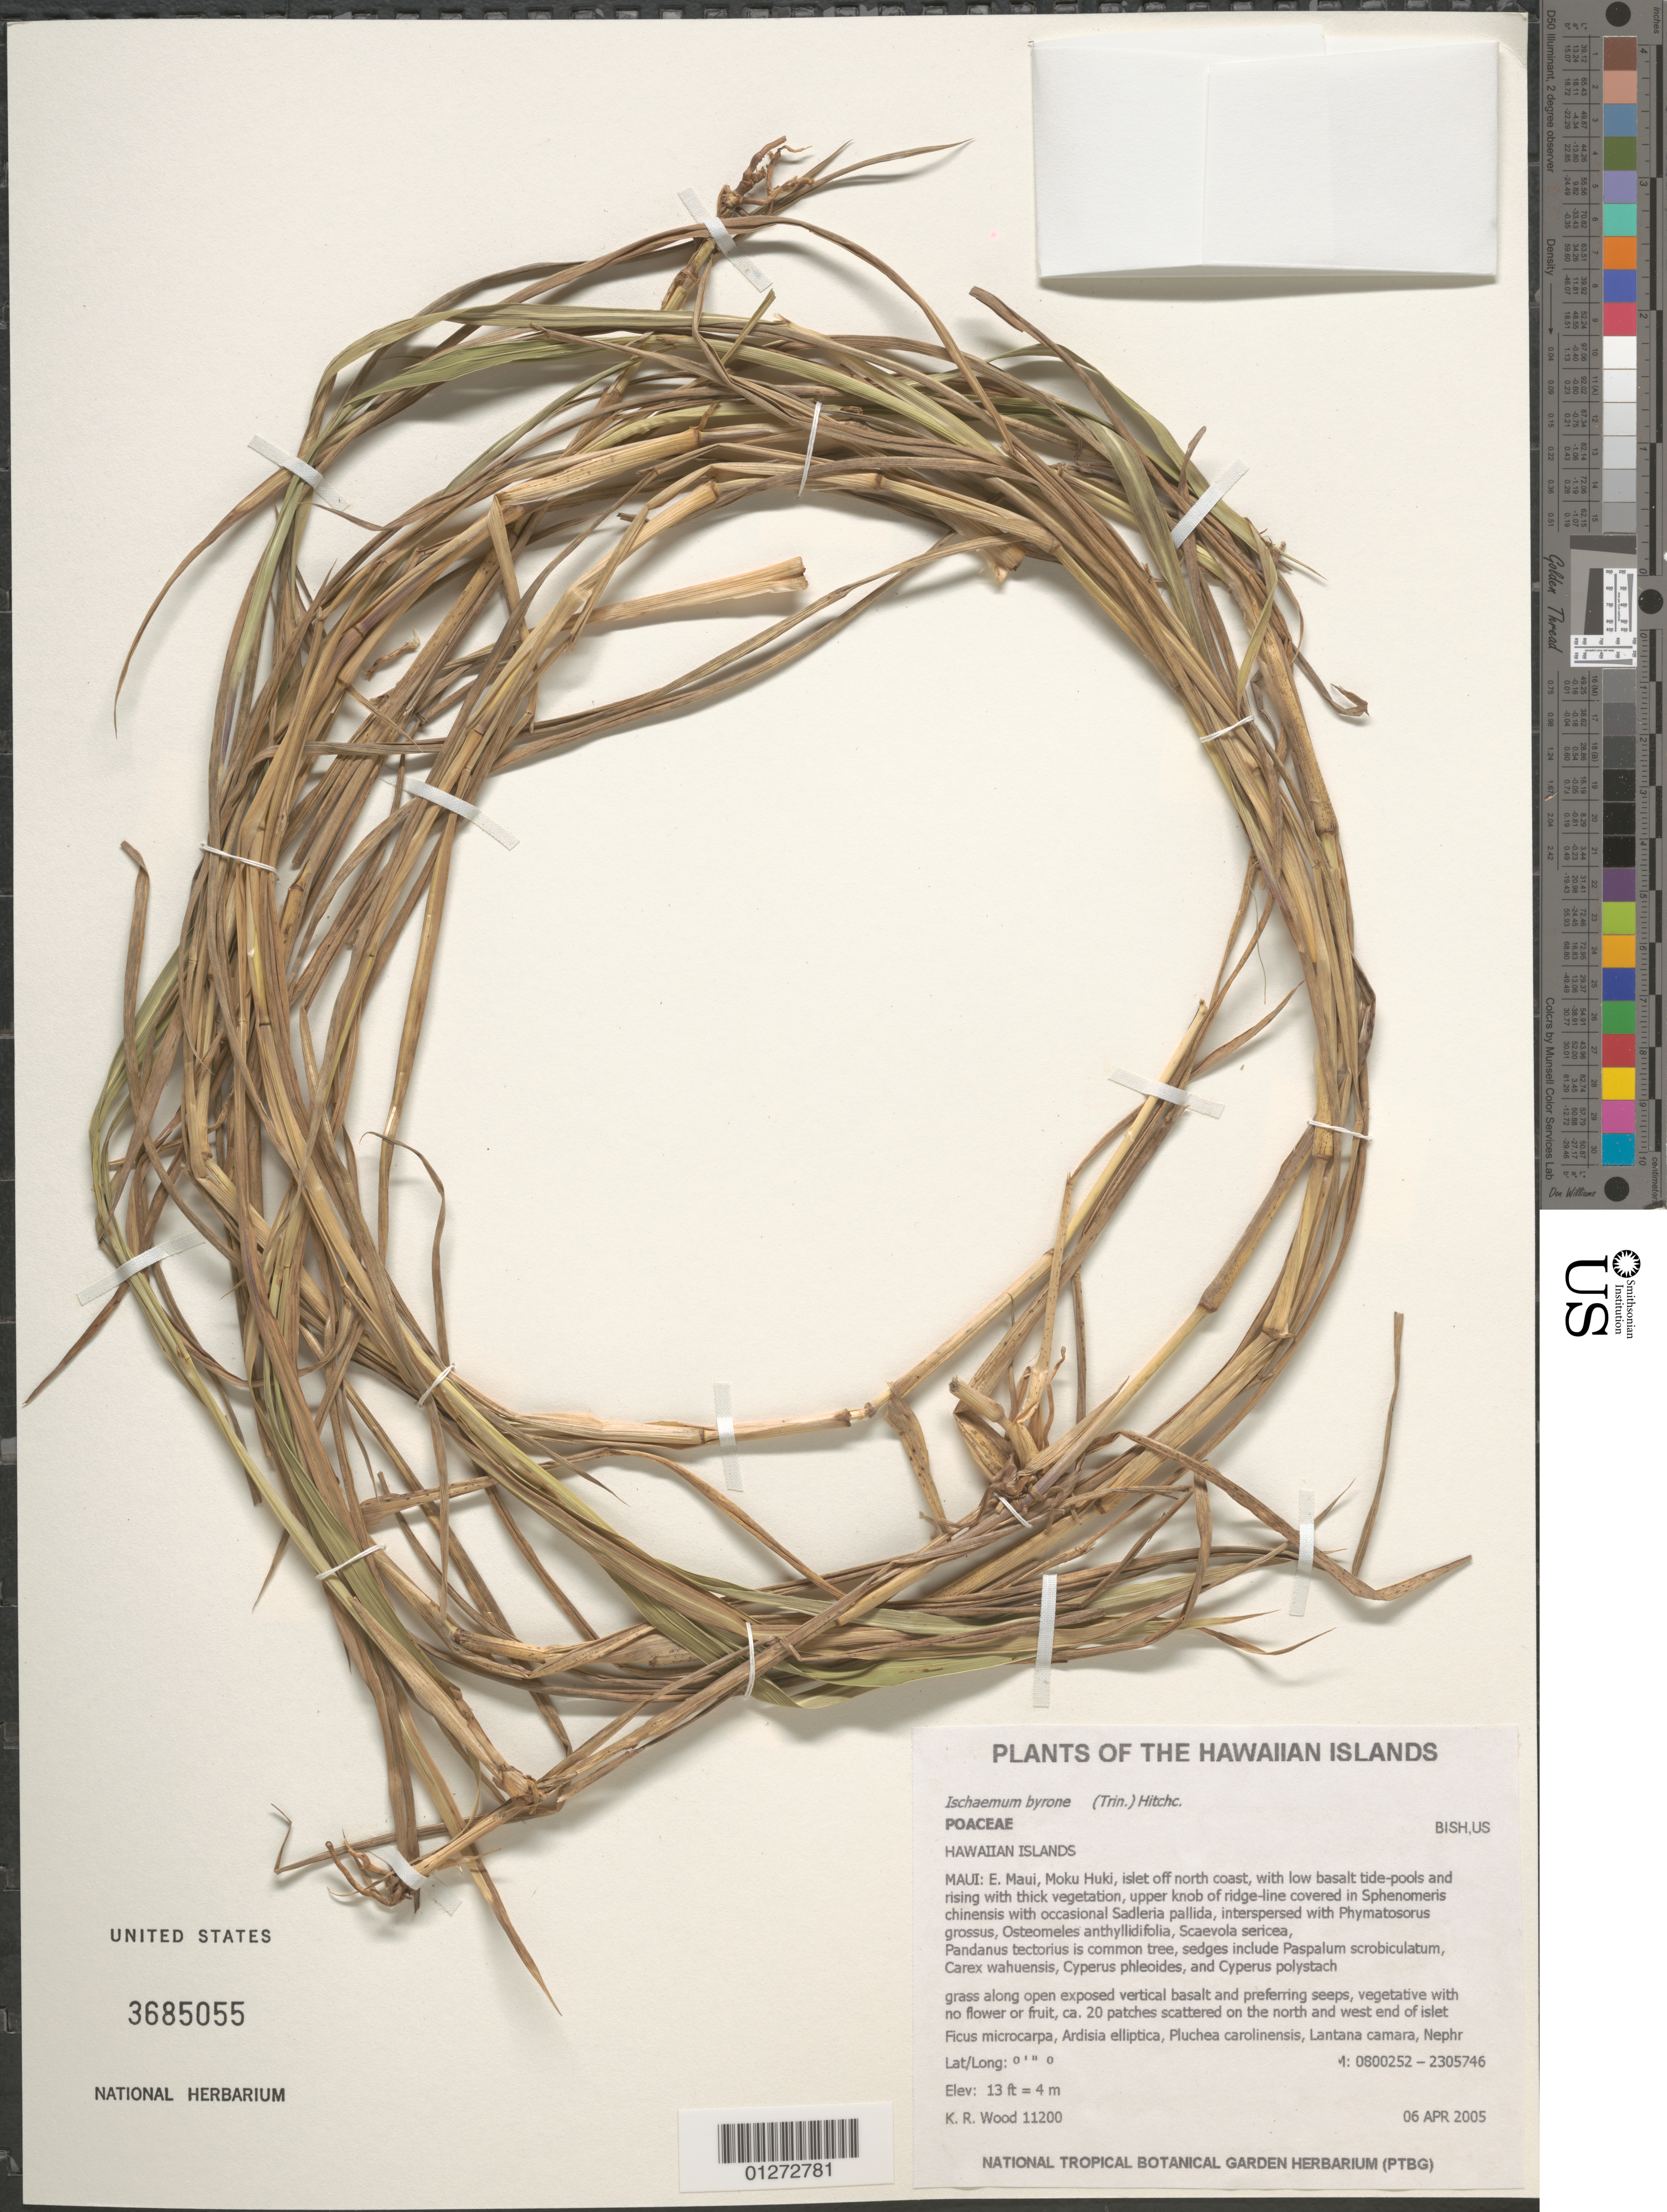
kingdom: Plantae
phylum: Tracheophyta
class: Liliopsida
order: Poales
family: Poaceae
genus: Ischaemum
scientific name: Ischaemum byrone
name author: (Trin.) Hitchc.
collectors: K. R. Wood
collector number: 11200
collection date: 2005-04-06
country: United States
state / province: Hawaii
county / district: Maui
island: Maui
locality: E. Maui, Moku Huki, islet off north coast.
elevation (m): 4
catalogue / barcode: US 3685055